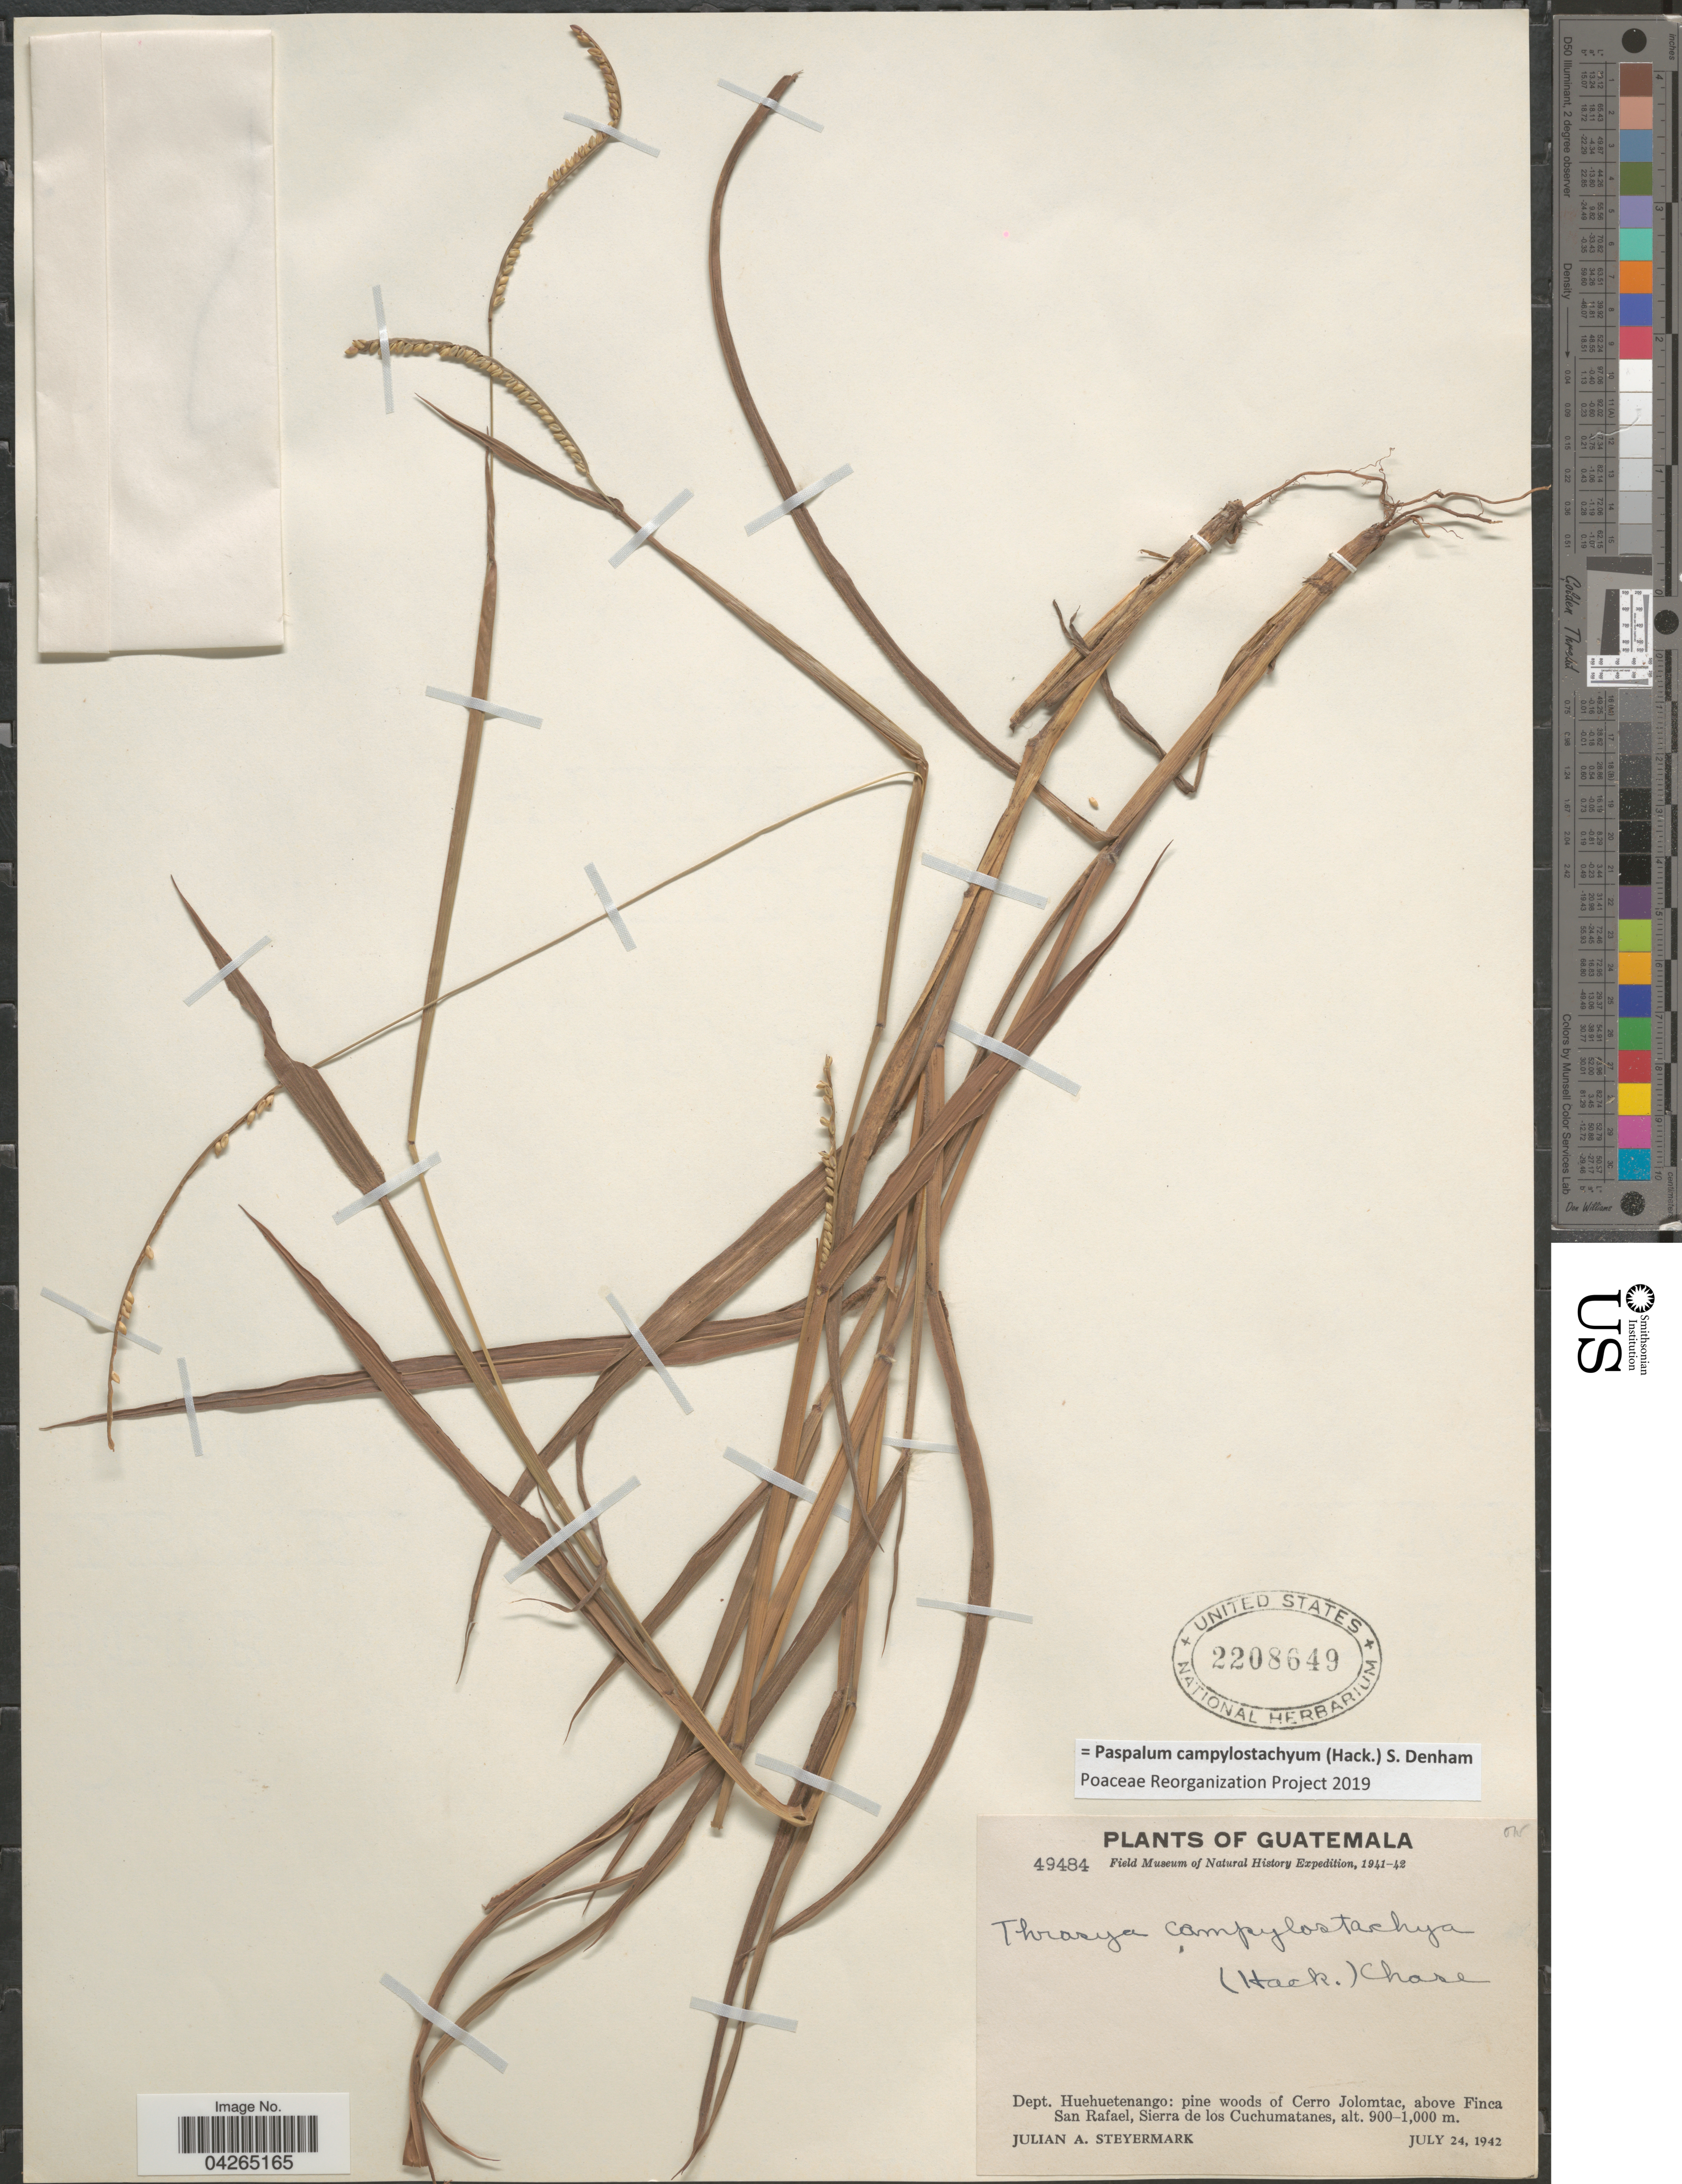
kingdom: Plantae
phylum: Tracheophyta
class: Liliopsida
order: Poales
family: Poaceae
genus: Paspalum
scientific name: Paspalum campylostachyum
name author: (Hack.) S. Denham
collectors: J. Steyermark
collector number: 49484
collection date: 1942-07-24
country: Guatemala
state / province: Huehuetenango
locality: Field Museum of Natural History Expedition, 1941-42. Dept. Huehuetenango: pine woods of Cerro Jolomtac, above Finca San Rafael, Sierra de los Cuchumatanes.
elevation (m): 900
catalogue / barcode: US 2208649